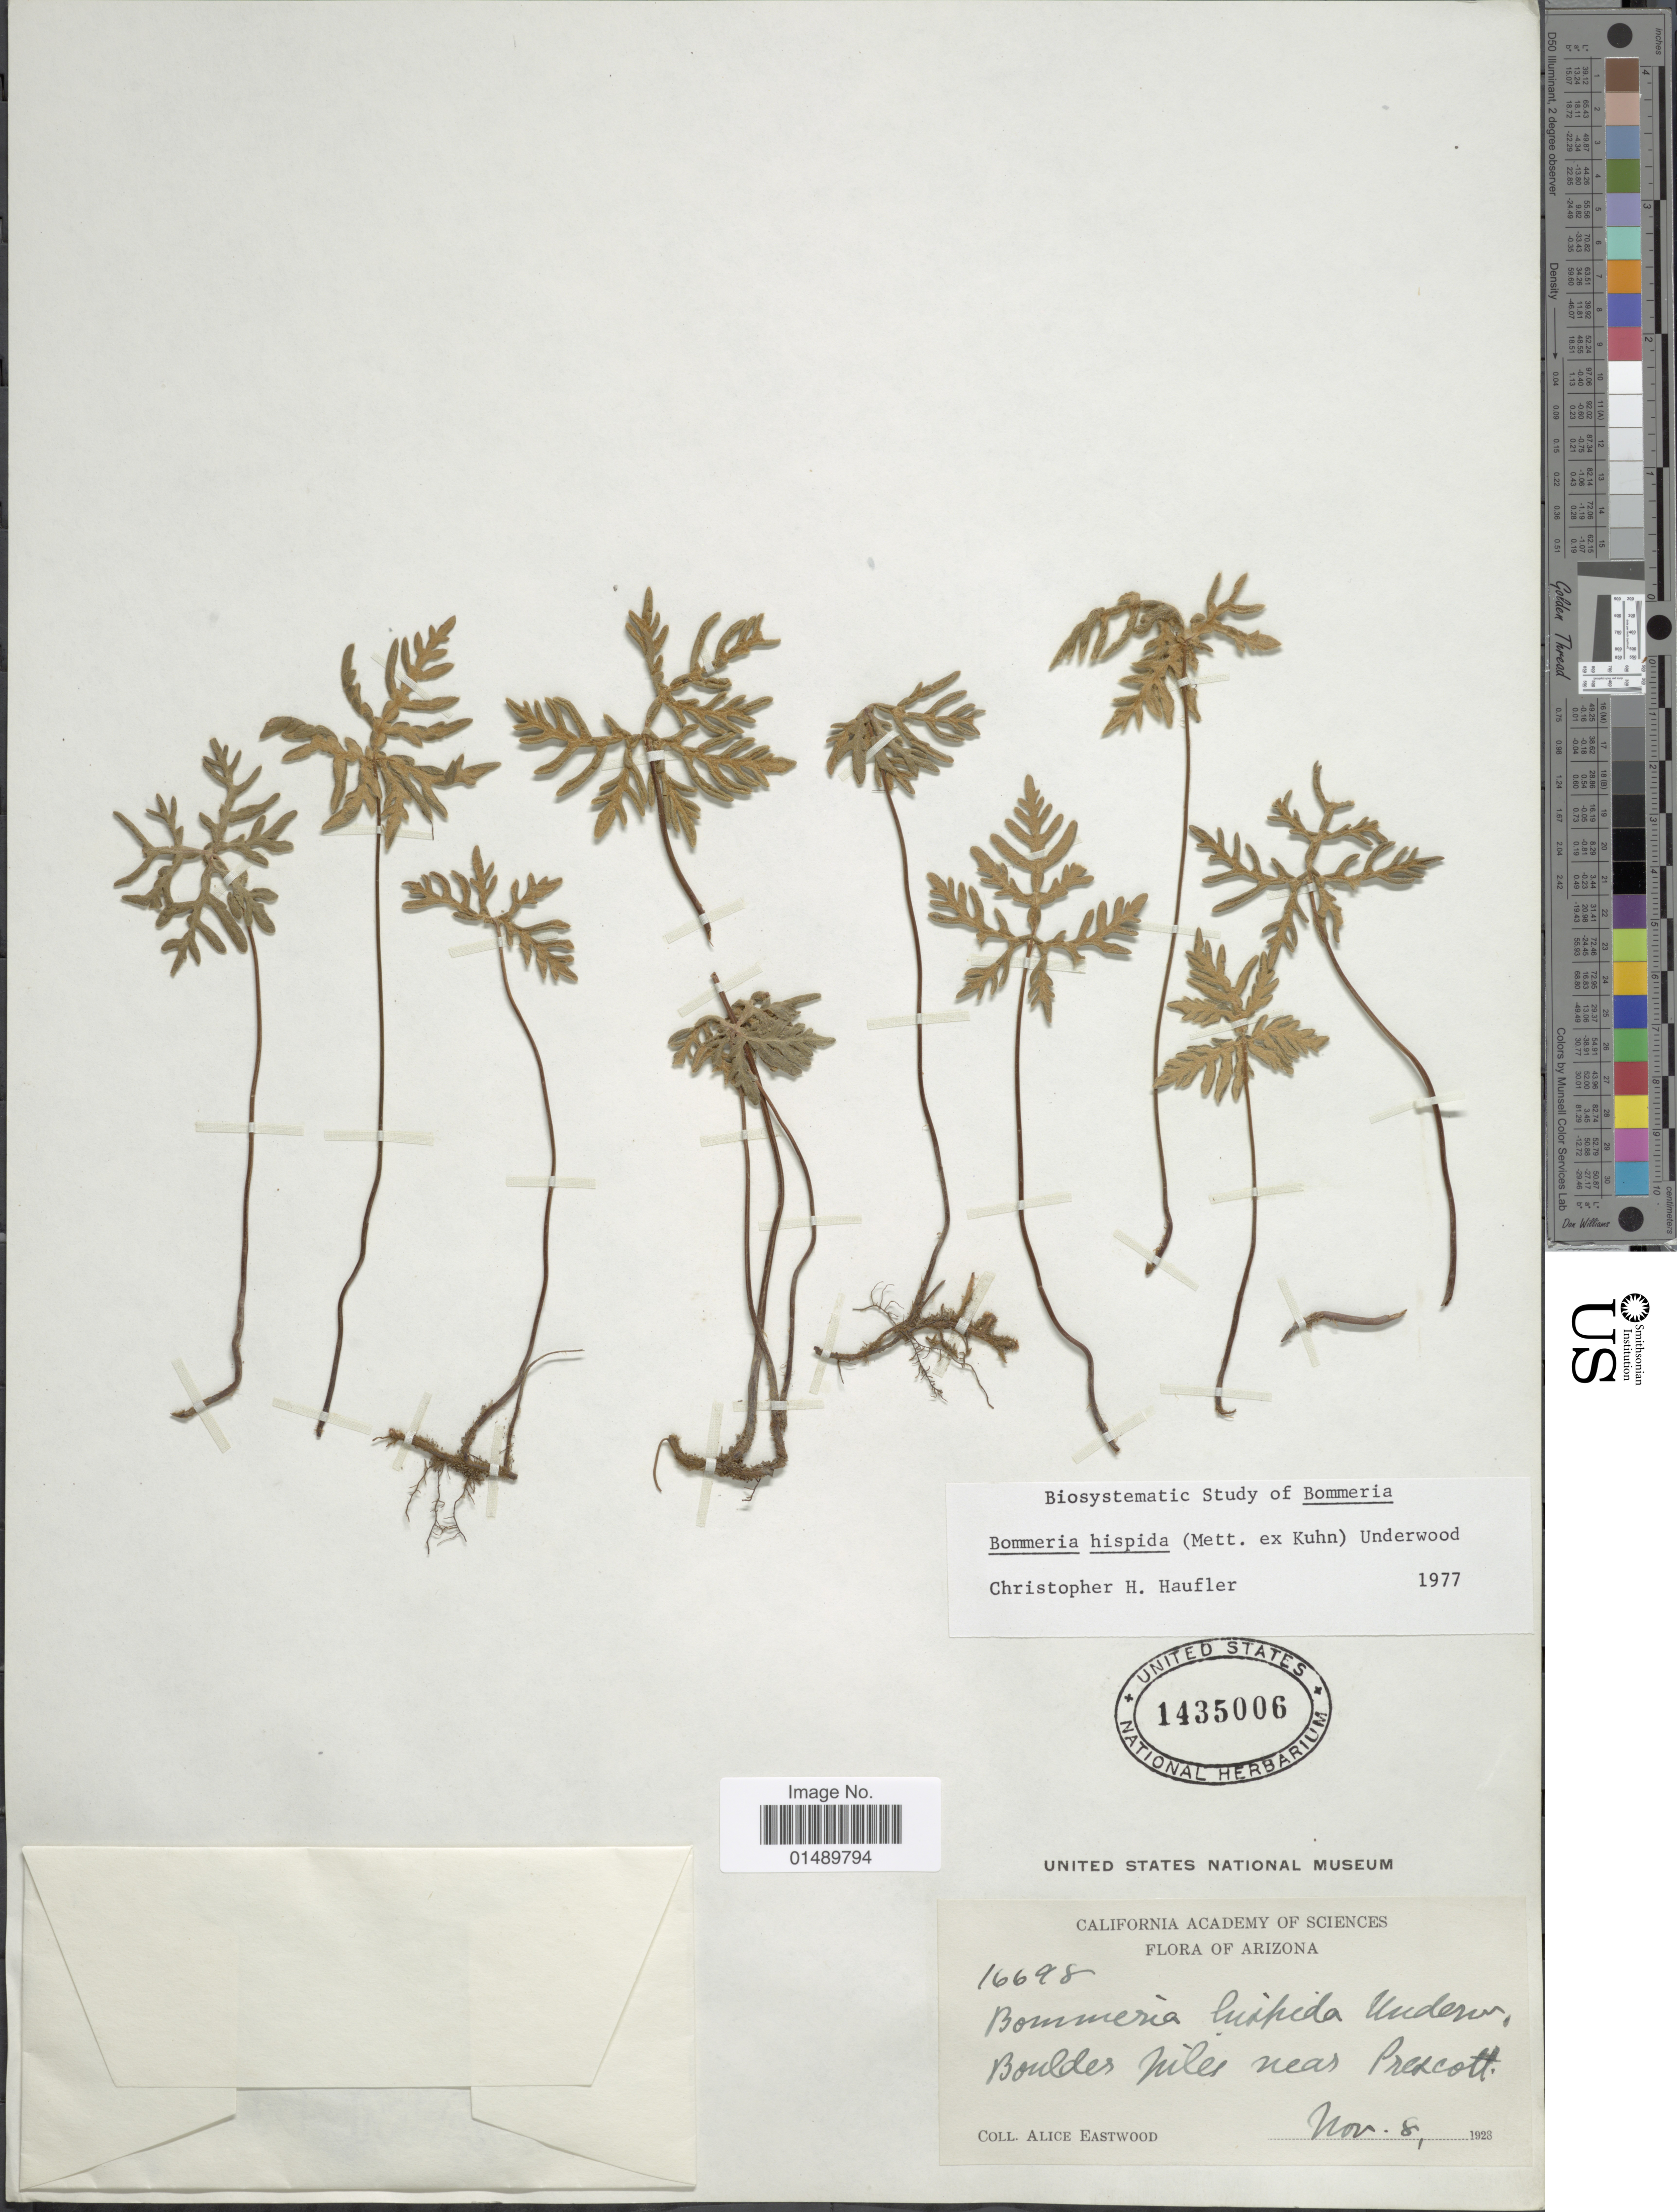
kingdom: Plantae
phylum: Tracheophyta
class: Polypodiopsida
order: Polypodiales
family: Pteridaceae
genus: Bommeria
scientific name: Bommeria hispida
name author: (Mett. ex Kuhn) Underw.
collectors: A. Eastwood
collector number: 16698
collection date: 1928-11-08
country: United States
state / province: Arizona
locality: Arizona, Bouldes Piles, near Presott.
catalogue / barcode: US 1435006